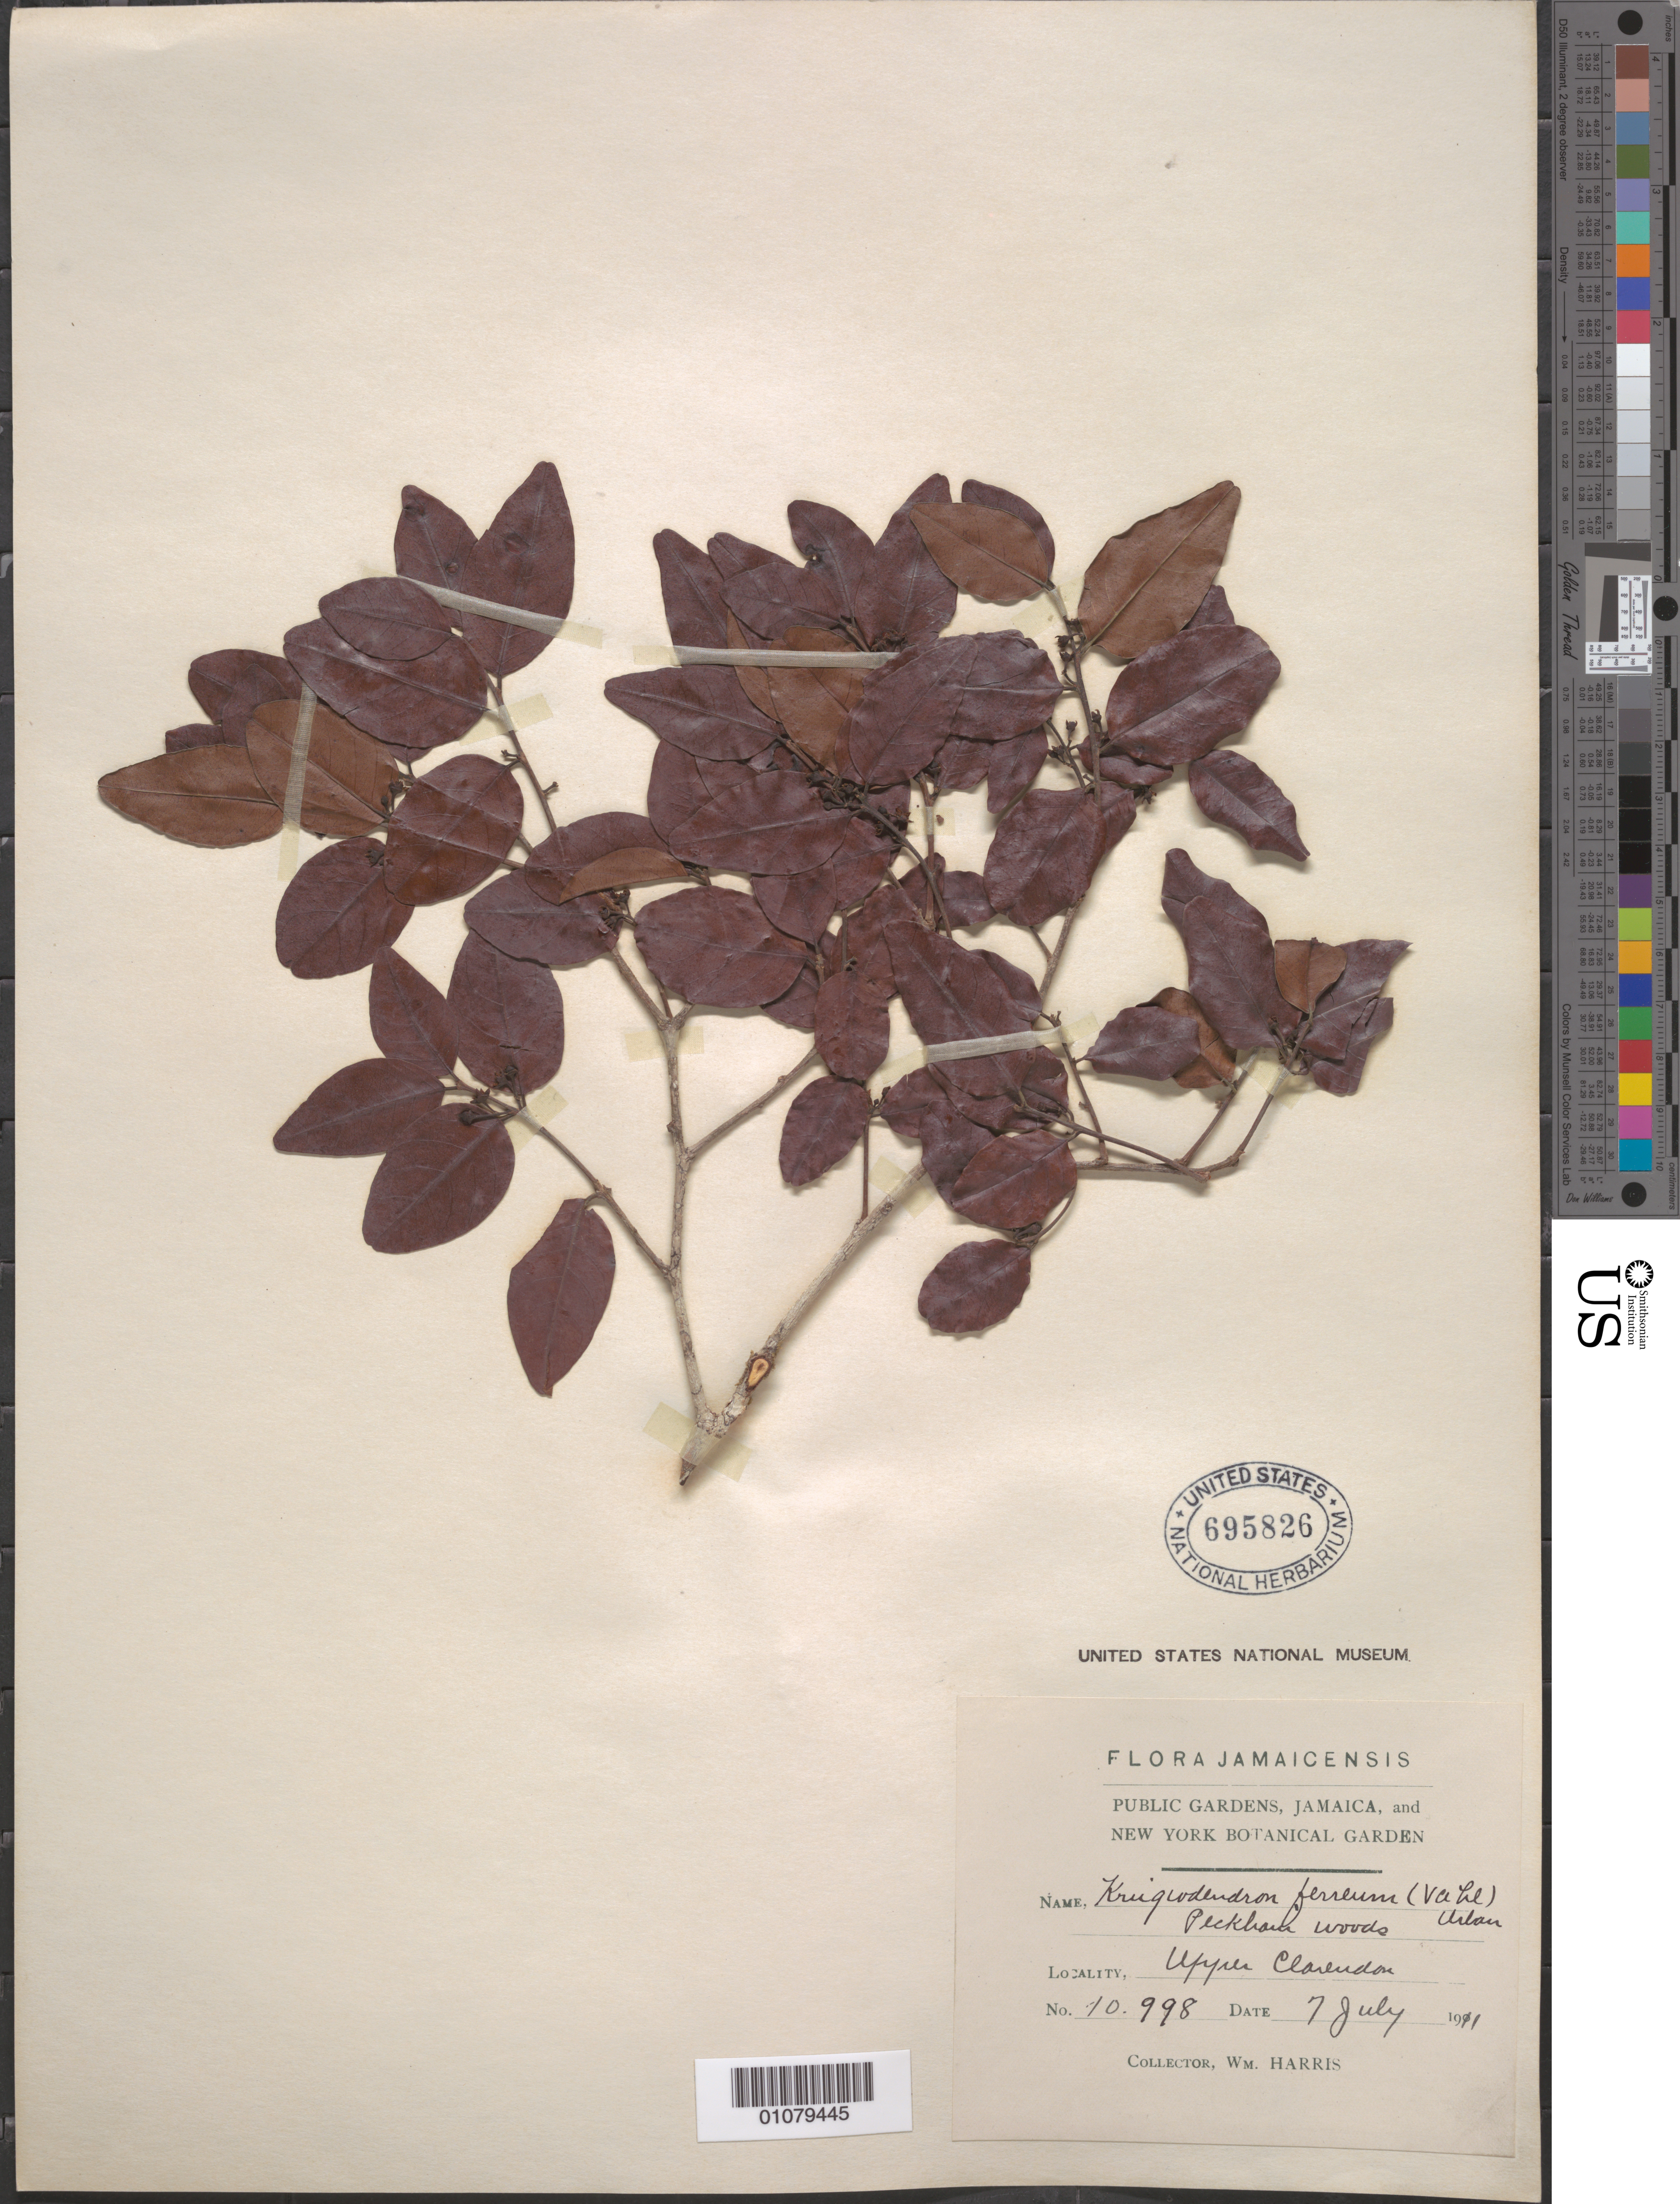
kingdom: Plantae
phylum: Tracheophyta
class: Magnoliopsida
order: Rosales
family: Rhamnaceae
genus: Krugiodendron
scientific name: Krugiodendron ferreum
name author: (Vahl) Urb.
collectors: W. Harris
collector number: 10998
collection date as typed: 07 Jul 1911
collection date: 1911-07-07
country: Jamaica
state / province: Clarendon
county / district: Peckham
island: Jamaica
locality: Peckham Woods, Upper Clarendon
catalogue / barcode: US 695826